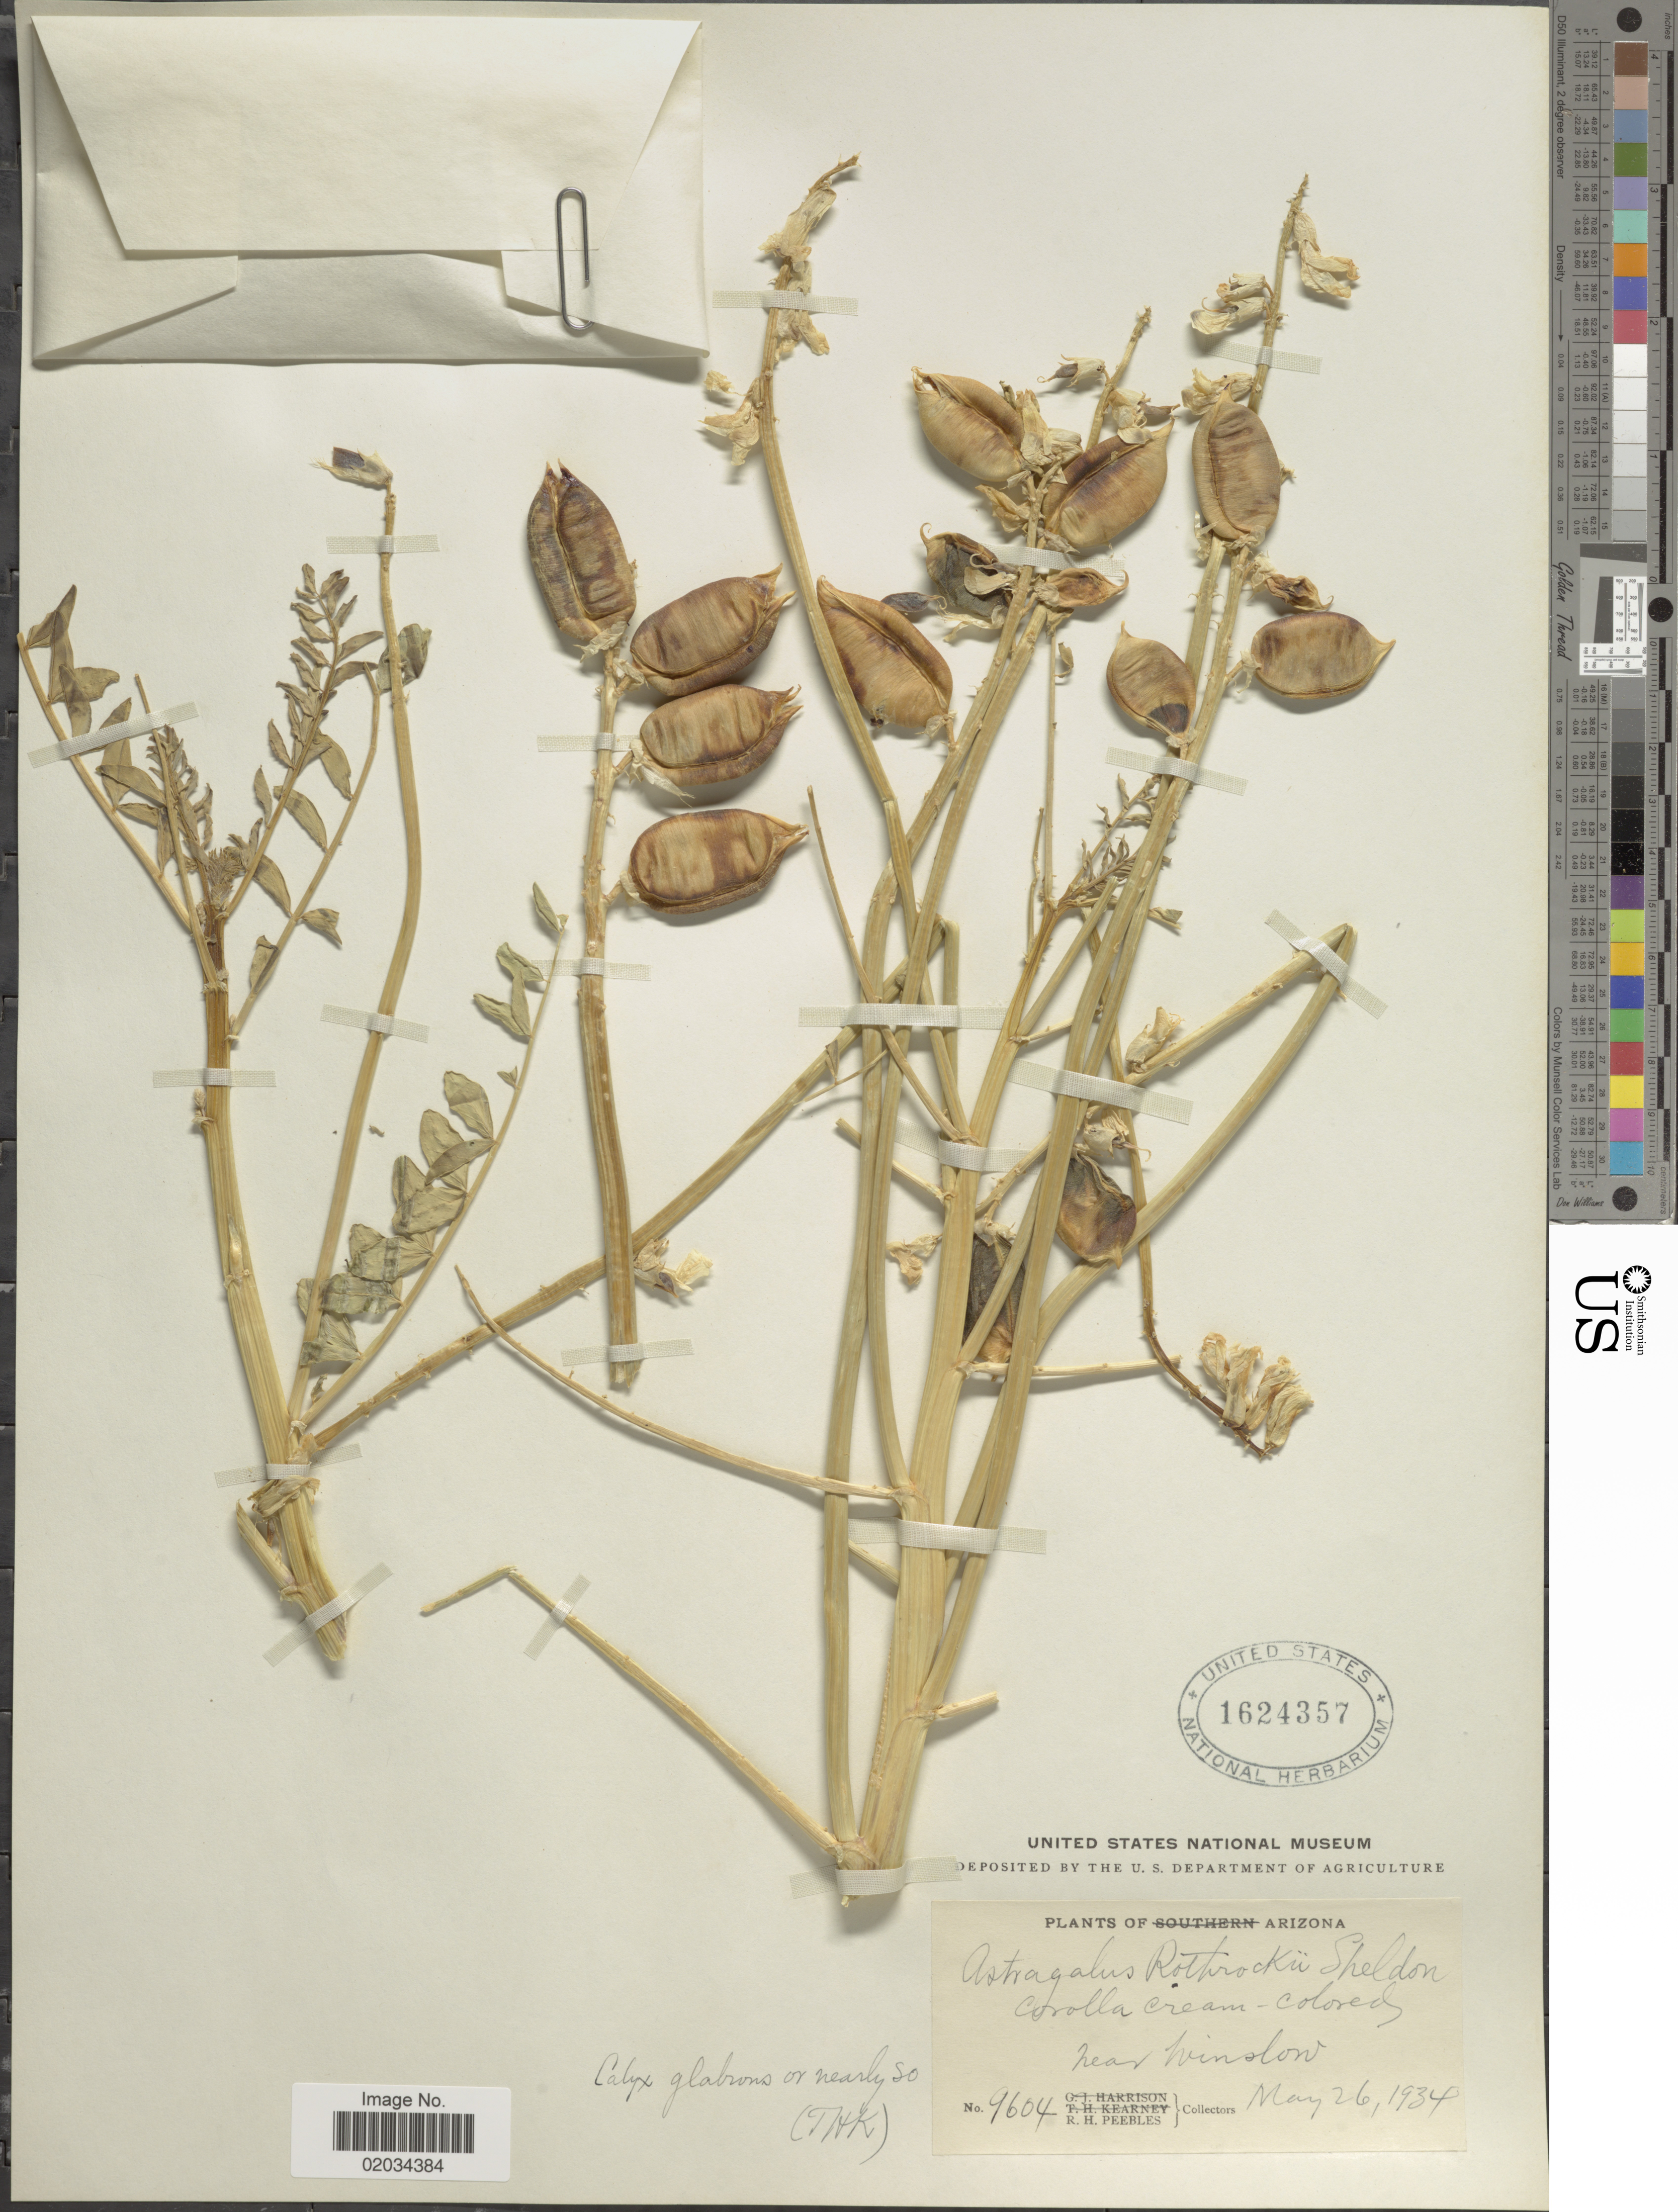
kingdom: Plantae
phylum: Tracheophyta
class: Magnoliopsida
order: Fabales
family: Fabaceae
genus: Astragalus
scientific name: Astragalus rothrockii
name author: E. Sheld.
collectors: R. H. Peebles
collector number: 9604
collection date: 1934-05-26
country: United States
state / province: Arizona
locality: Near Winslow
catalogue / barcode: US 1624357